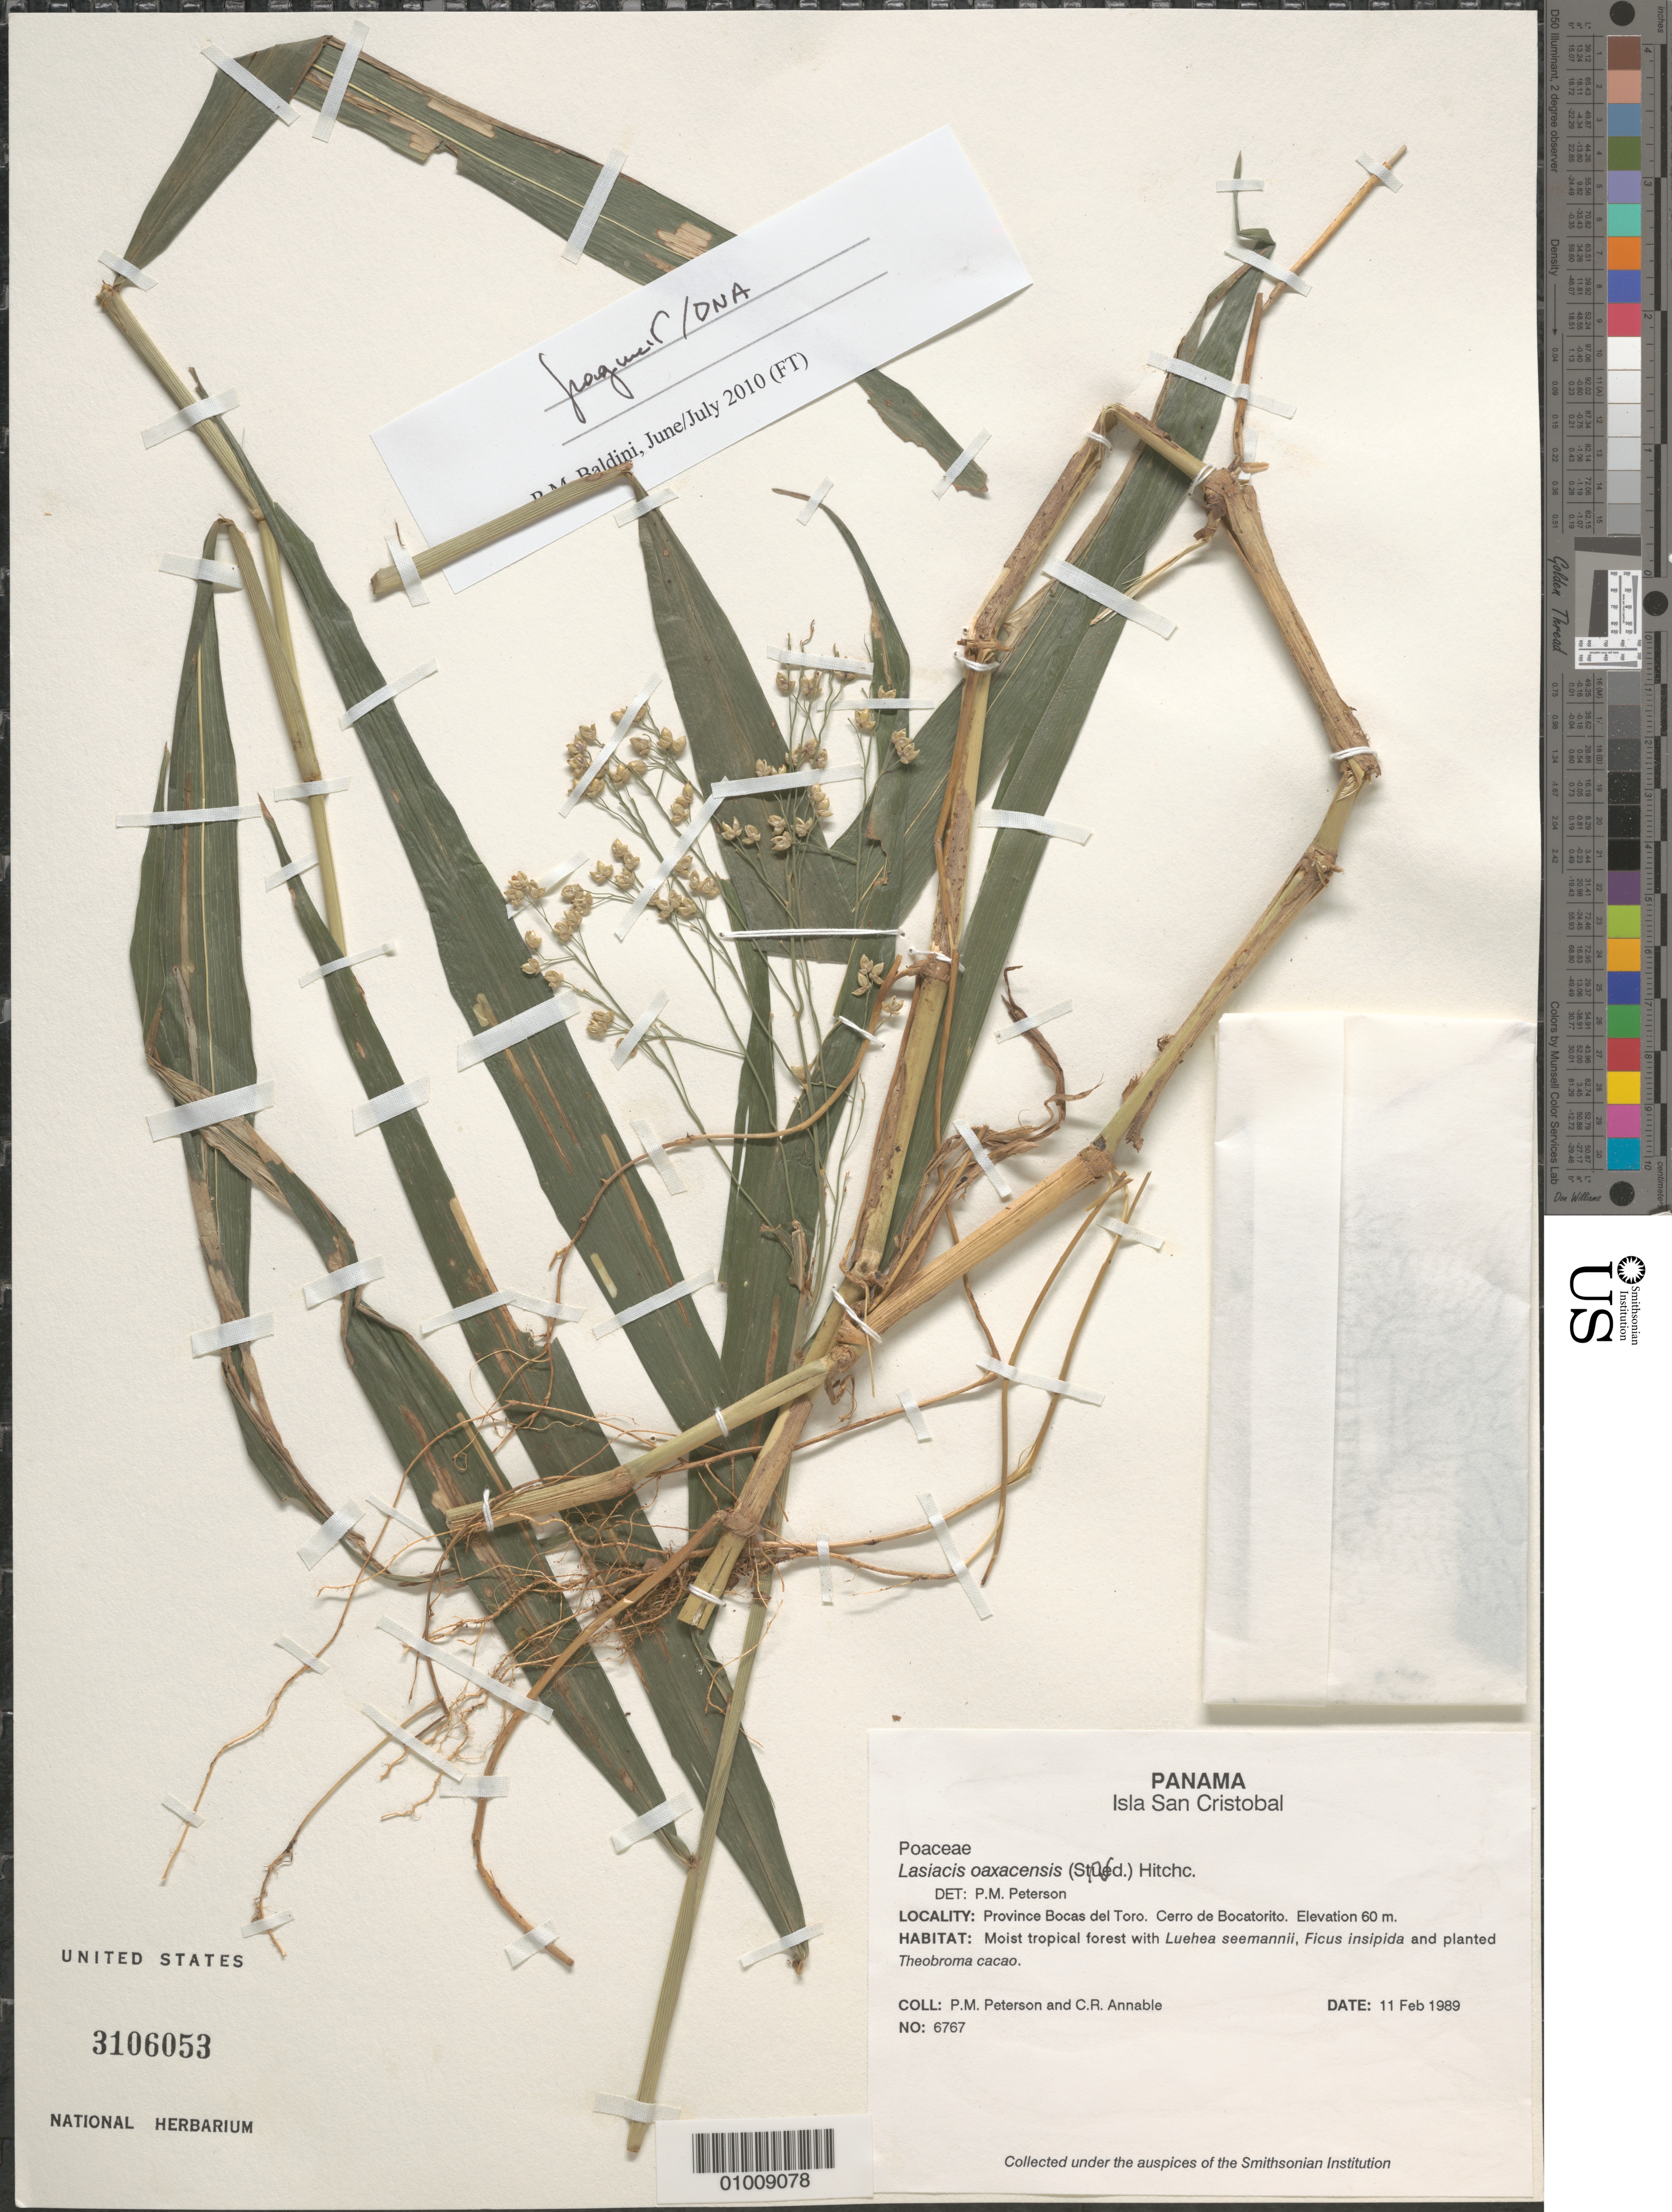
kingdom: Plantae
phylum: Tracheophyta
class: Liliopsida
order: Poales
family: Poaceae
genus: Lasiacis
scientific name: Lasiacis oaxacensis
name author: (Steud.) Hitchc.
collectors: P. M. Peterson & C. R. Annable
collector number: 06767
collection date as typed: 11 Feb 1989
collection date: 1989-02-11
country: Panama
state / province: Bocas del Toro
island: San Cristobal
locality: Cerro de Bocatorito.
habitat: Moist tropical forest with Luehea seemannii, Ficus insipida and planted Theobroma cacao.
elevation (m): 60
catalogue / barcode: US 3106053